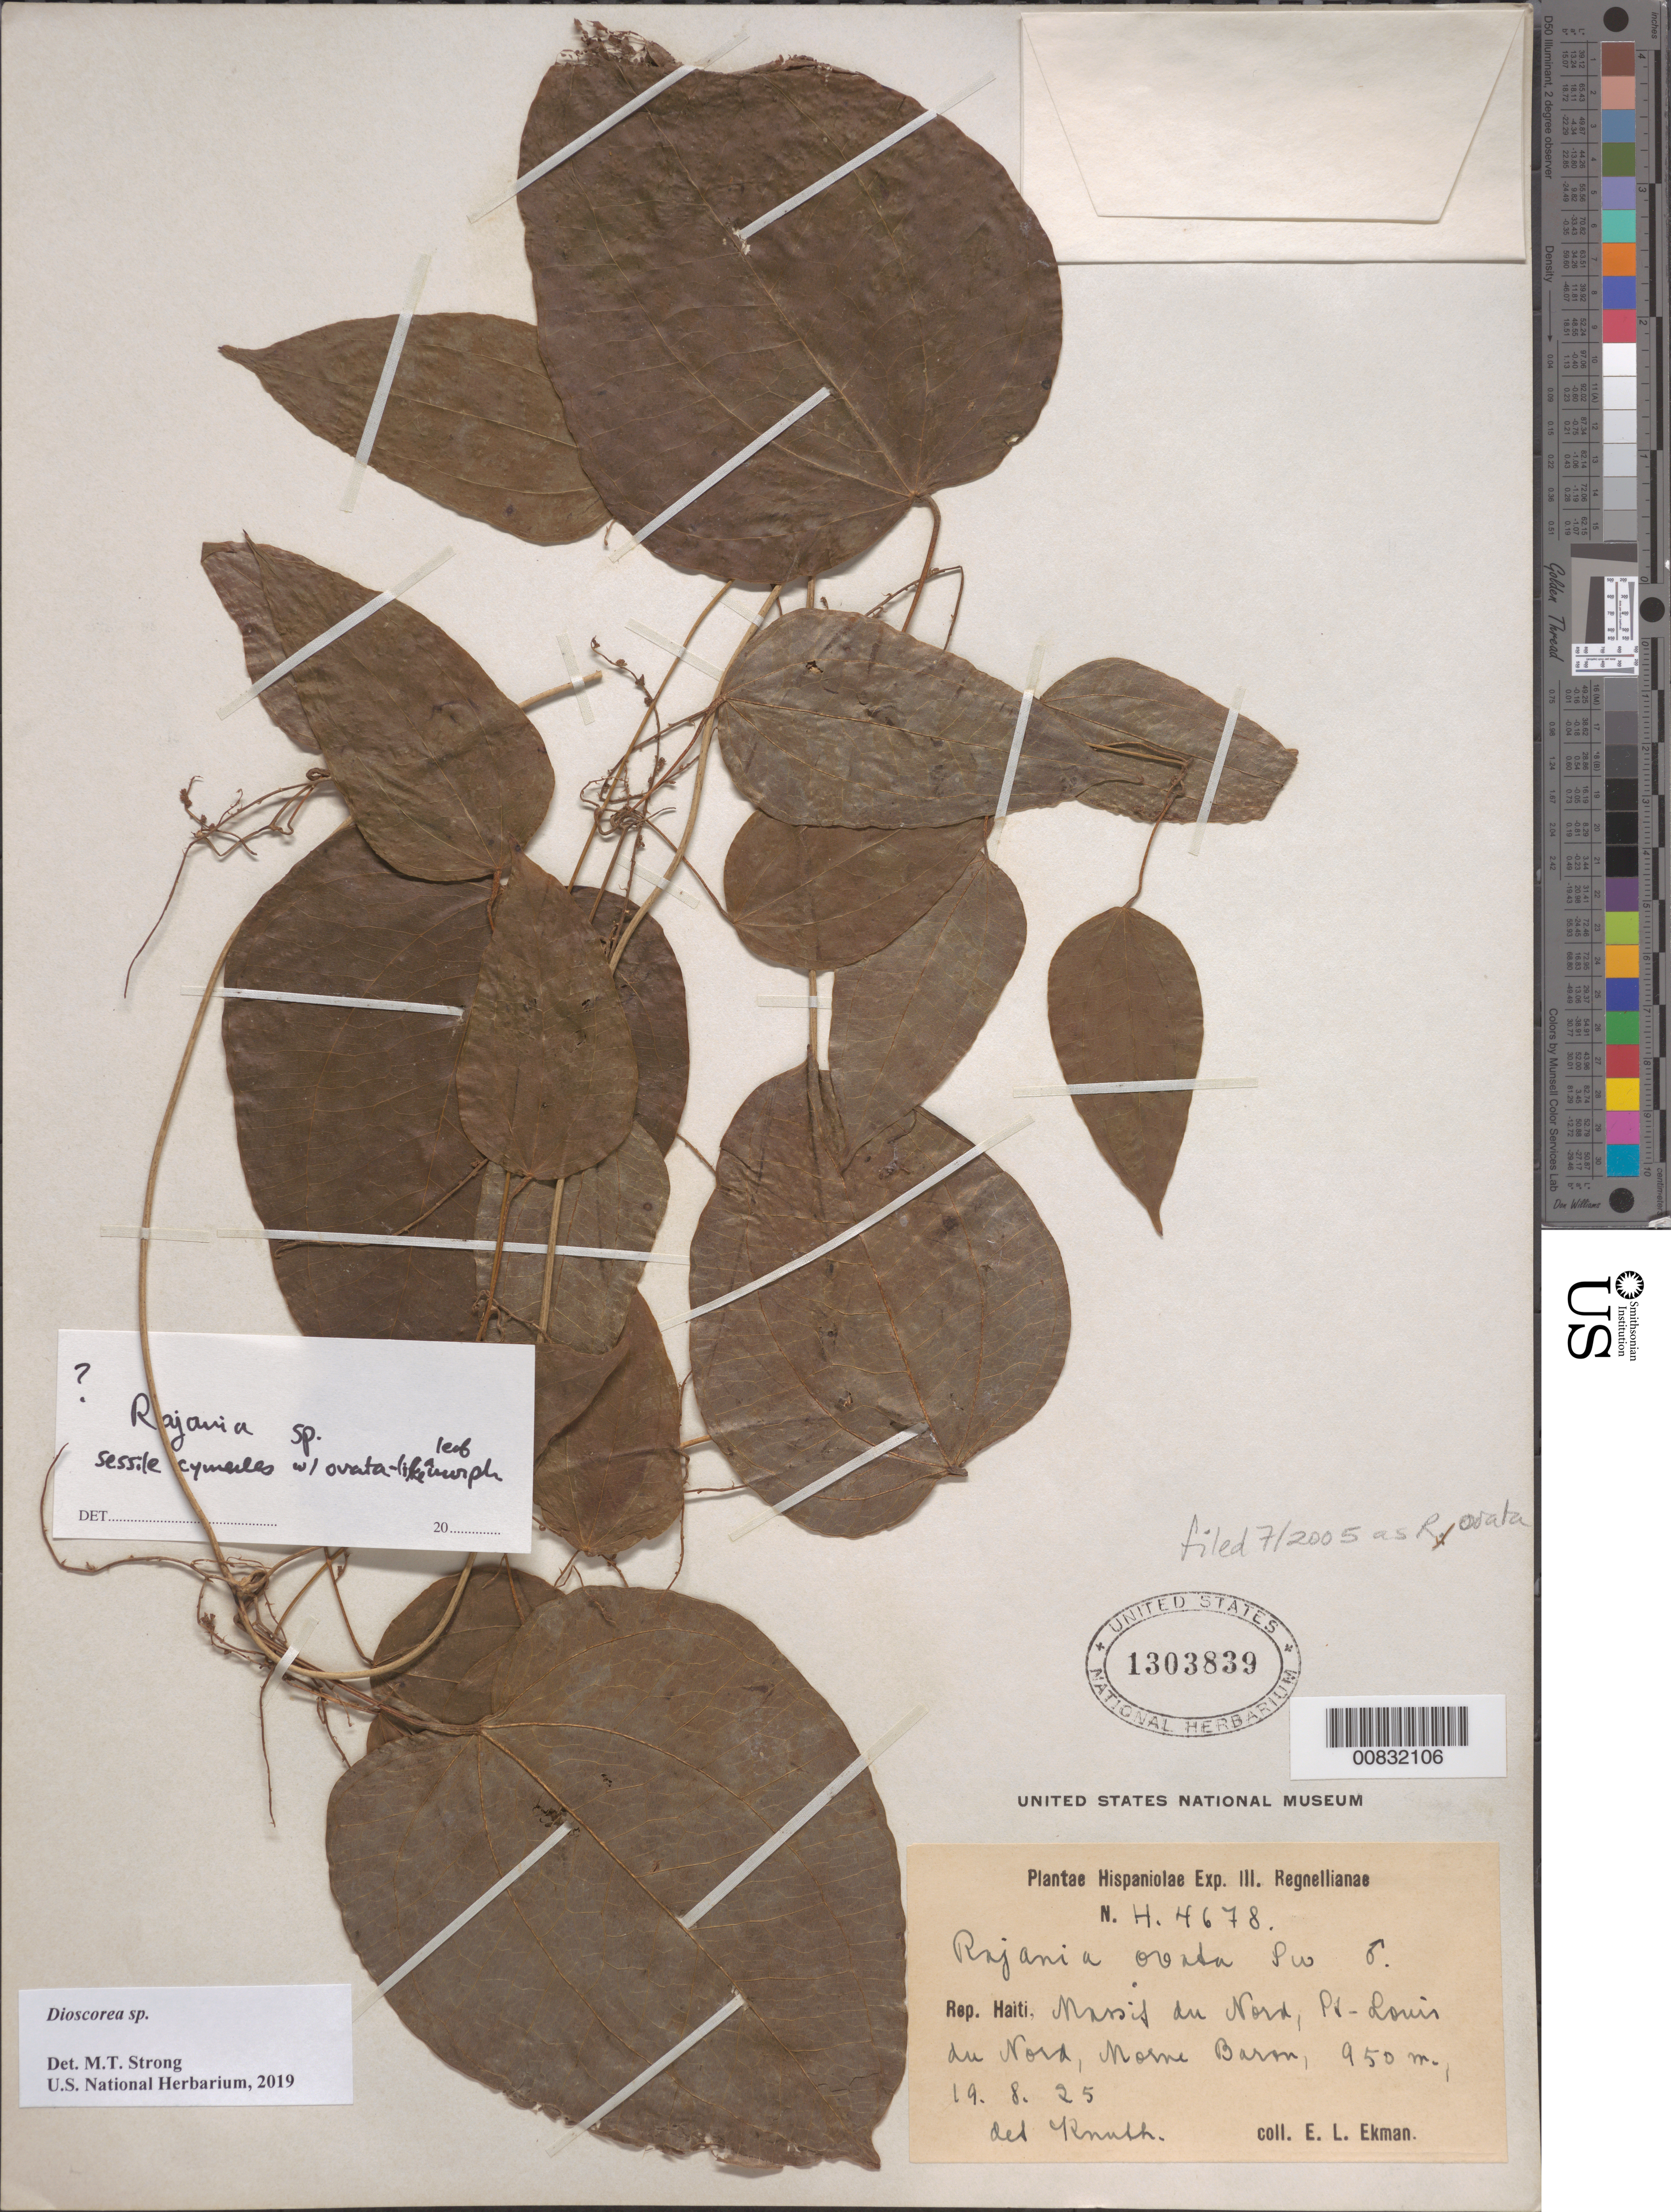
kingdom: Plantae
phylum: Tracheophyta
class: Liliopsida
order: Dioscoreales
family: Dioscoreaceae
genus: Dioscorea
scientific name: Dioscorea sp.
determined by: Strong, M. T., (US), Smithsonian Institution - National Museum of Natural History (UNITED STATES)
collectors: E. L. Ekman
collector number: H 4678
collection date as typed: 19 Aug 1925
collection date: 1925-08-19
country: Haiti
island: Hispaniola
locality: Massif du Nord, St-Louis du Nord, Morne Baron.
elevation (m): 950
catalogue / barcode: US 1303839